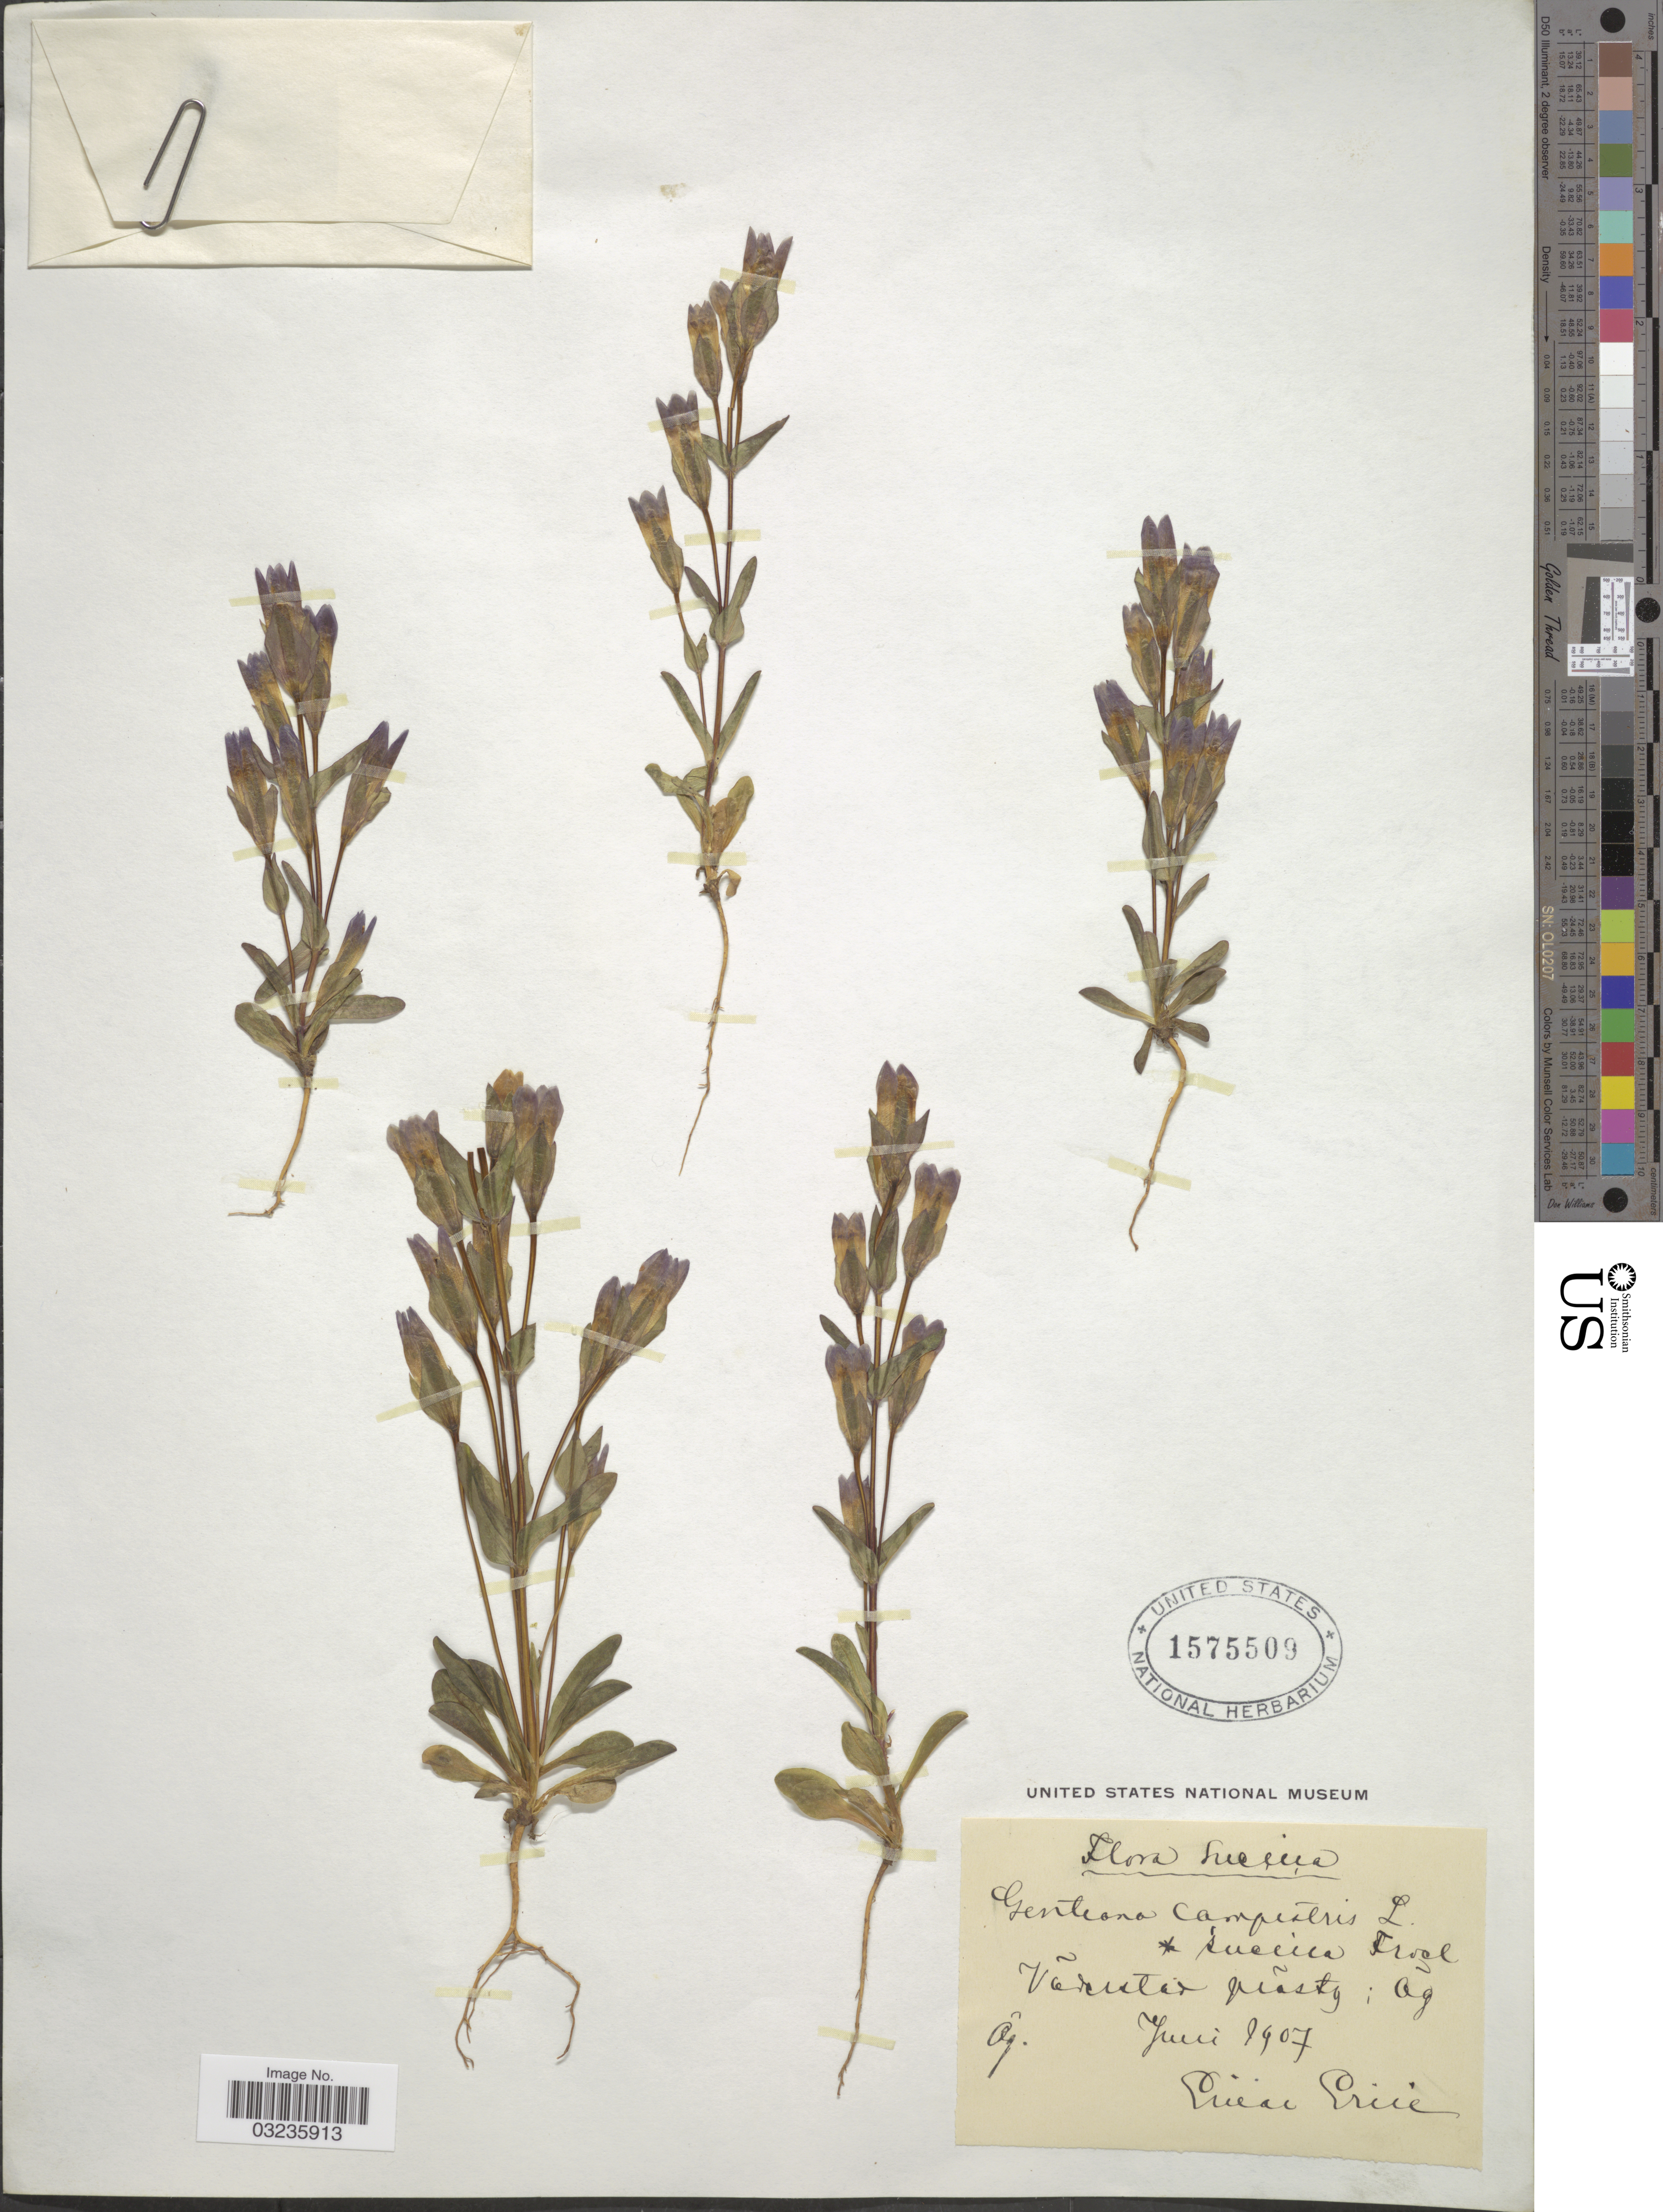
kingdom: Plantae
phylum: Tracheophyta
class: Magnoliopsida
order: Gentianales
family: Gentianaceae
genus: Gentiana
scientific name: Gentiana campestris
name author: L.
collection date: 1907-07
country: Sweden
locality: Varustar peasty: Og.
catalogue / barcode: US 1575509